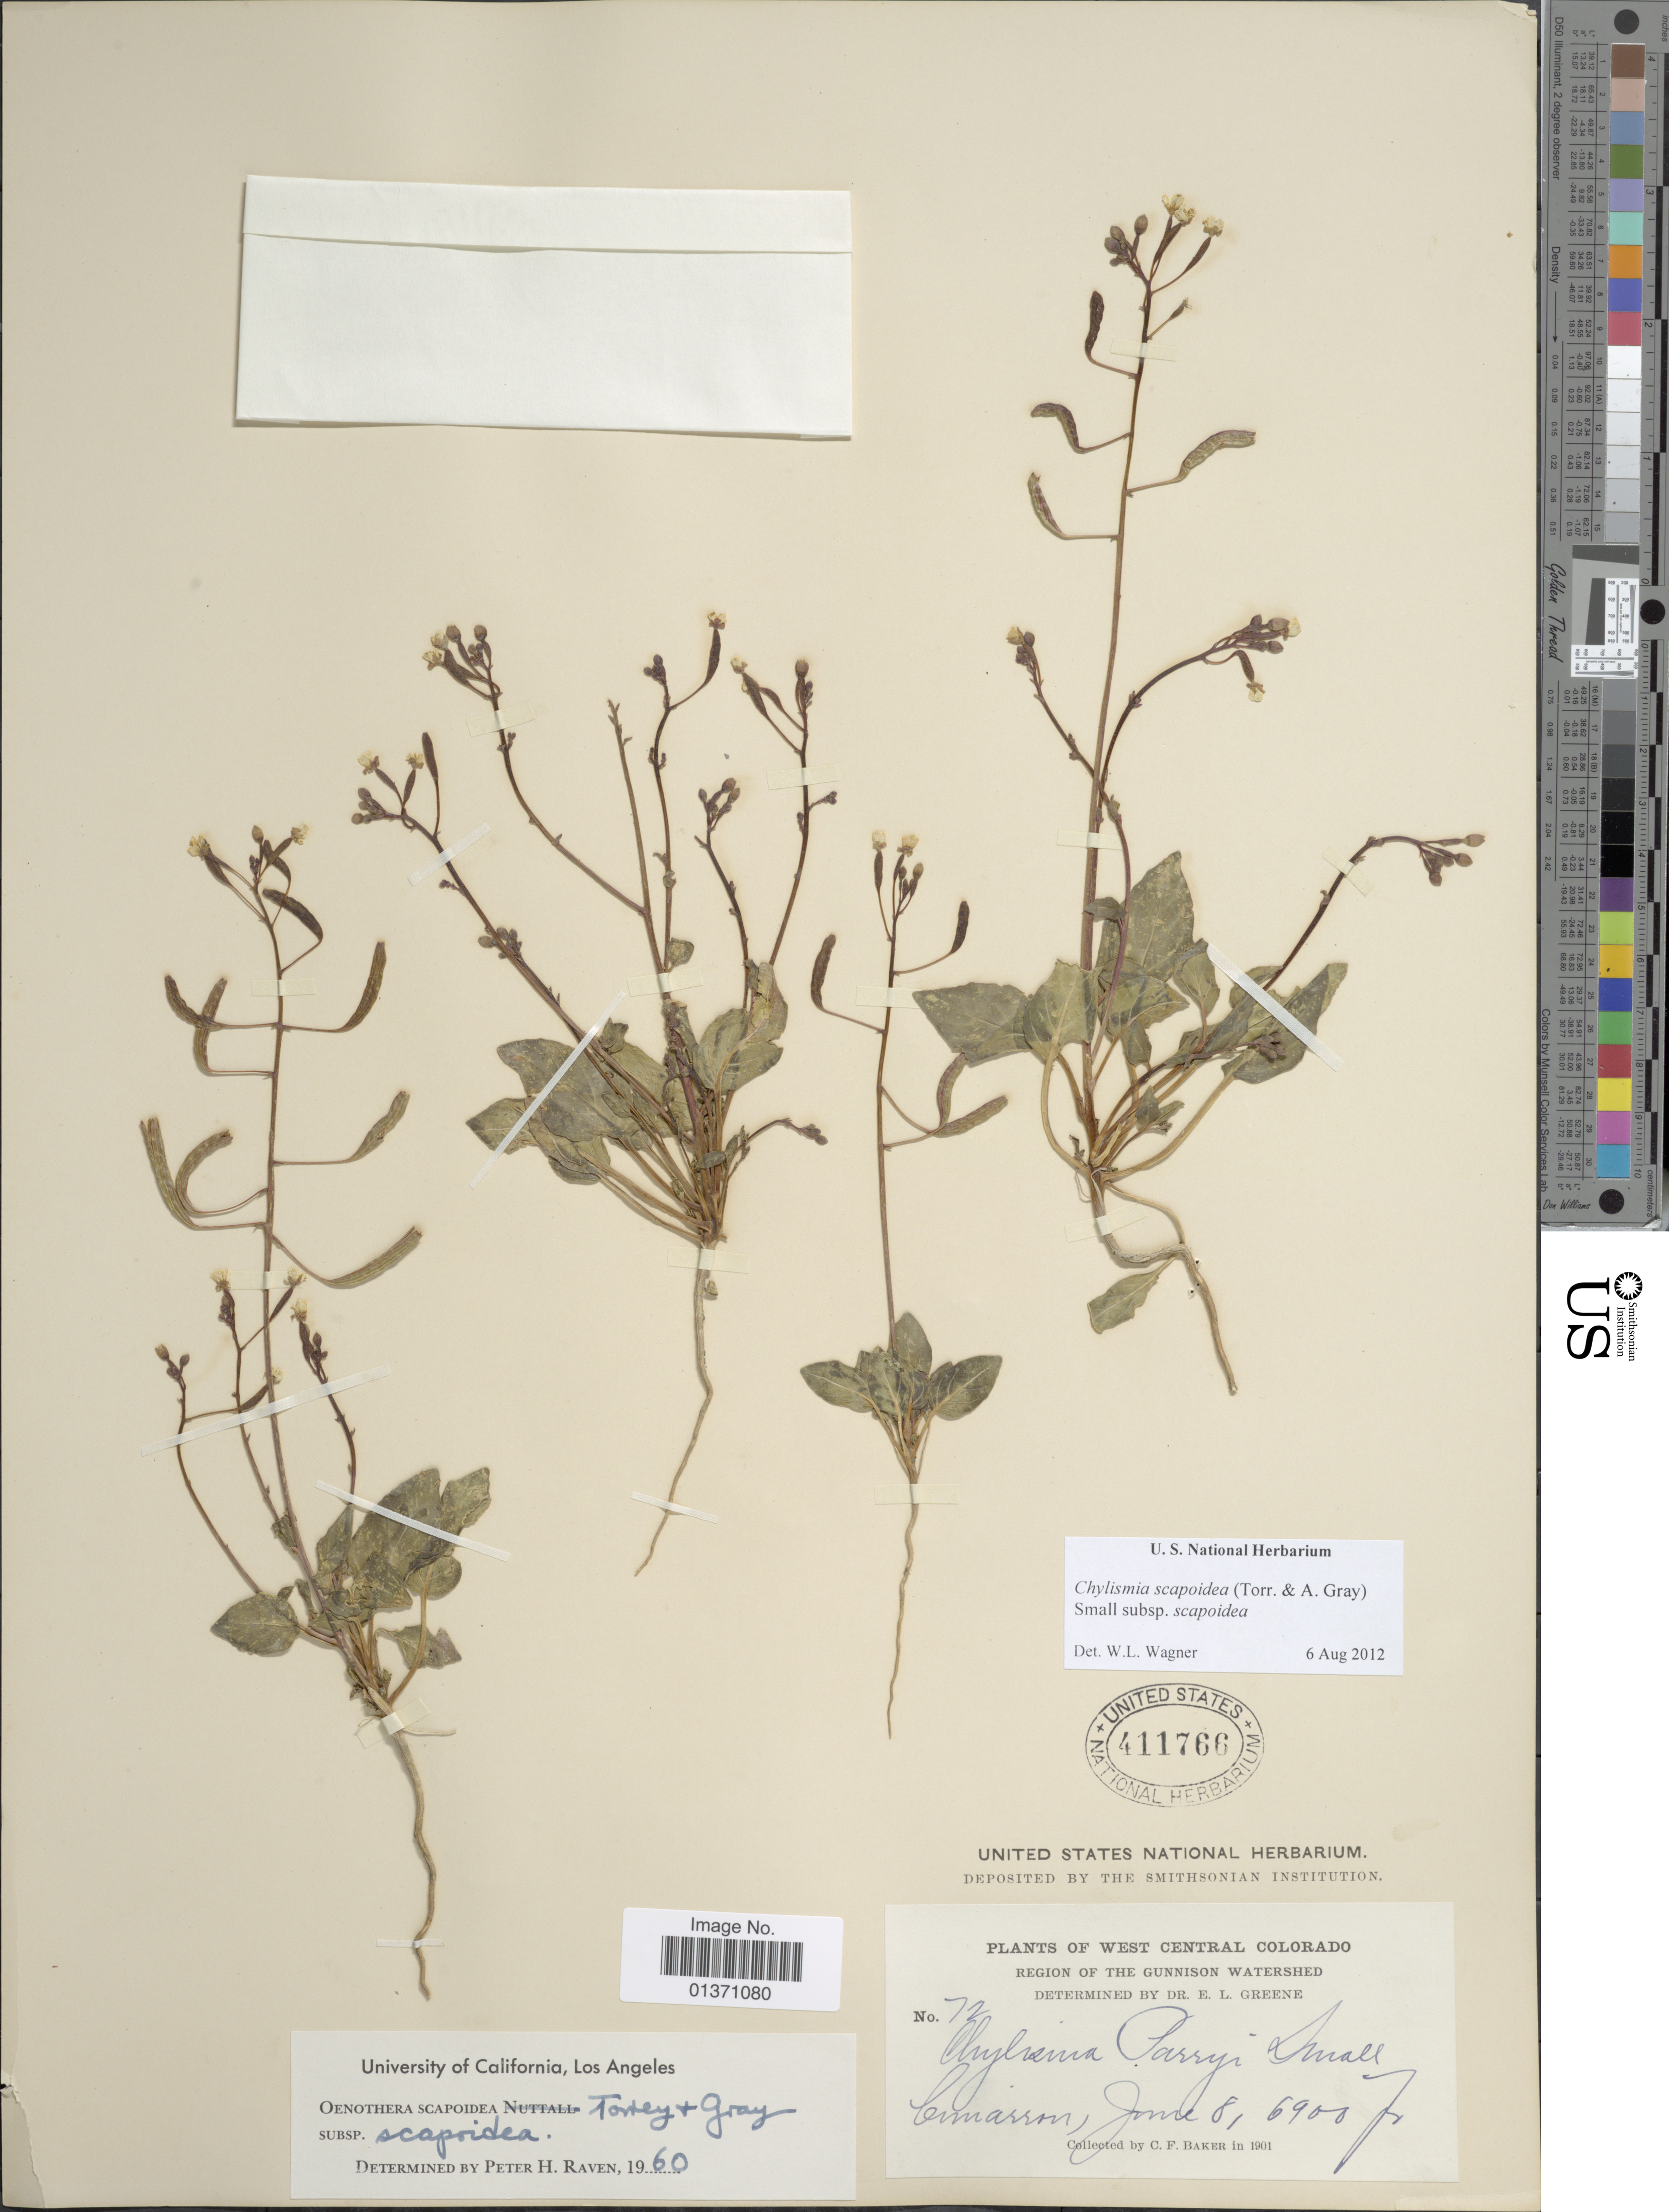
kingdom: Plantae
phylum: Tracheophyta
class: Magnoliopsida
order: Myrtales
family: Onagraceae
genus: Chylismia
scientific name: Chylismia scapoidea subsp. scapoidea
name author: (Torr. & A. Gray) Small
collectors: C. F. Baker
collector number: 72*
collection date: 1901-06-08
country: United States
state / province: Colorado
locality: West Central Colorado, Region of the Gunnison Watershed, Cimarron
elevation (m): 2103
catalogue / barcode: US 411766